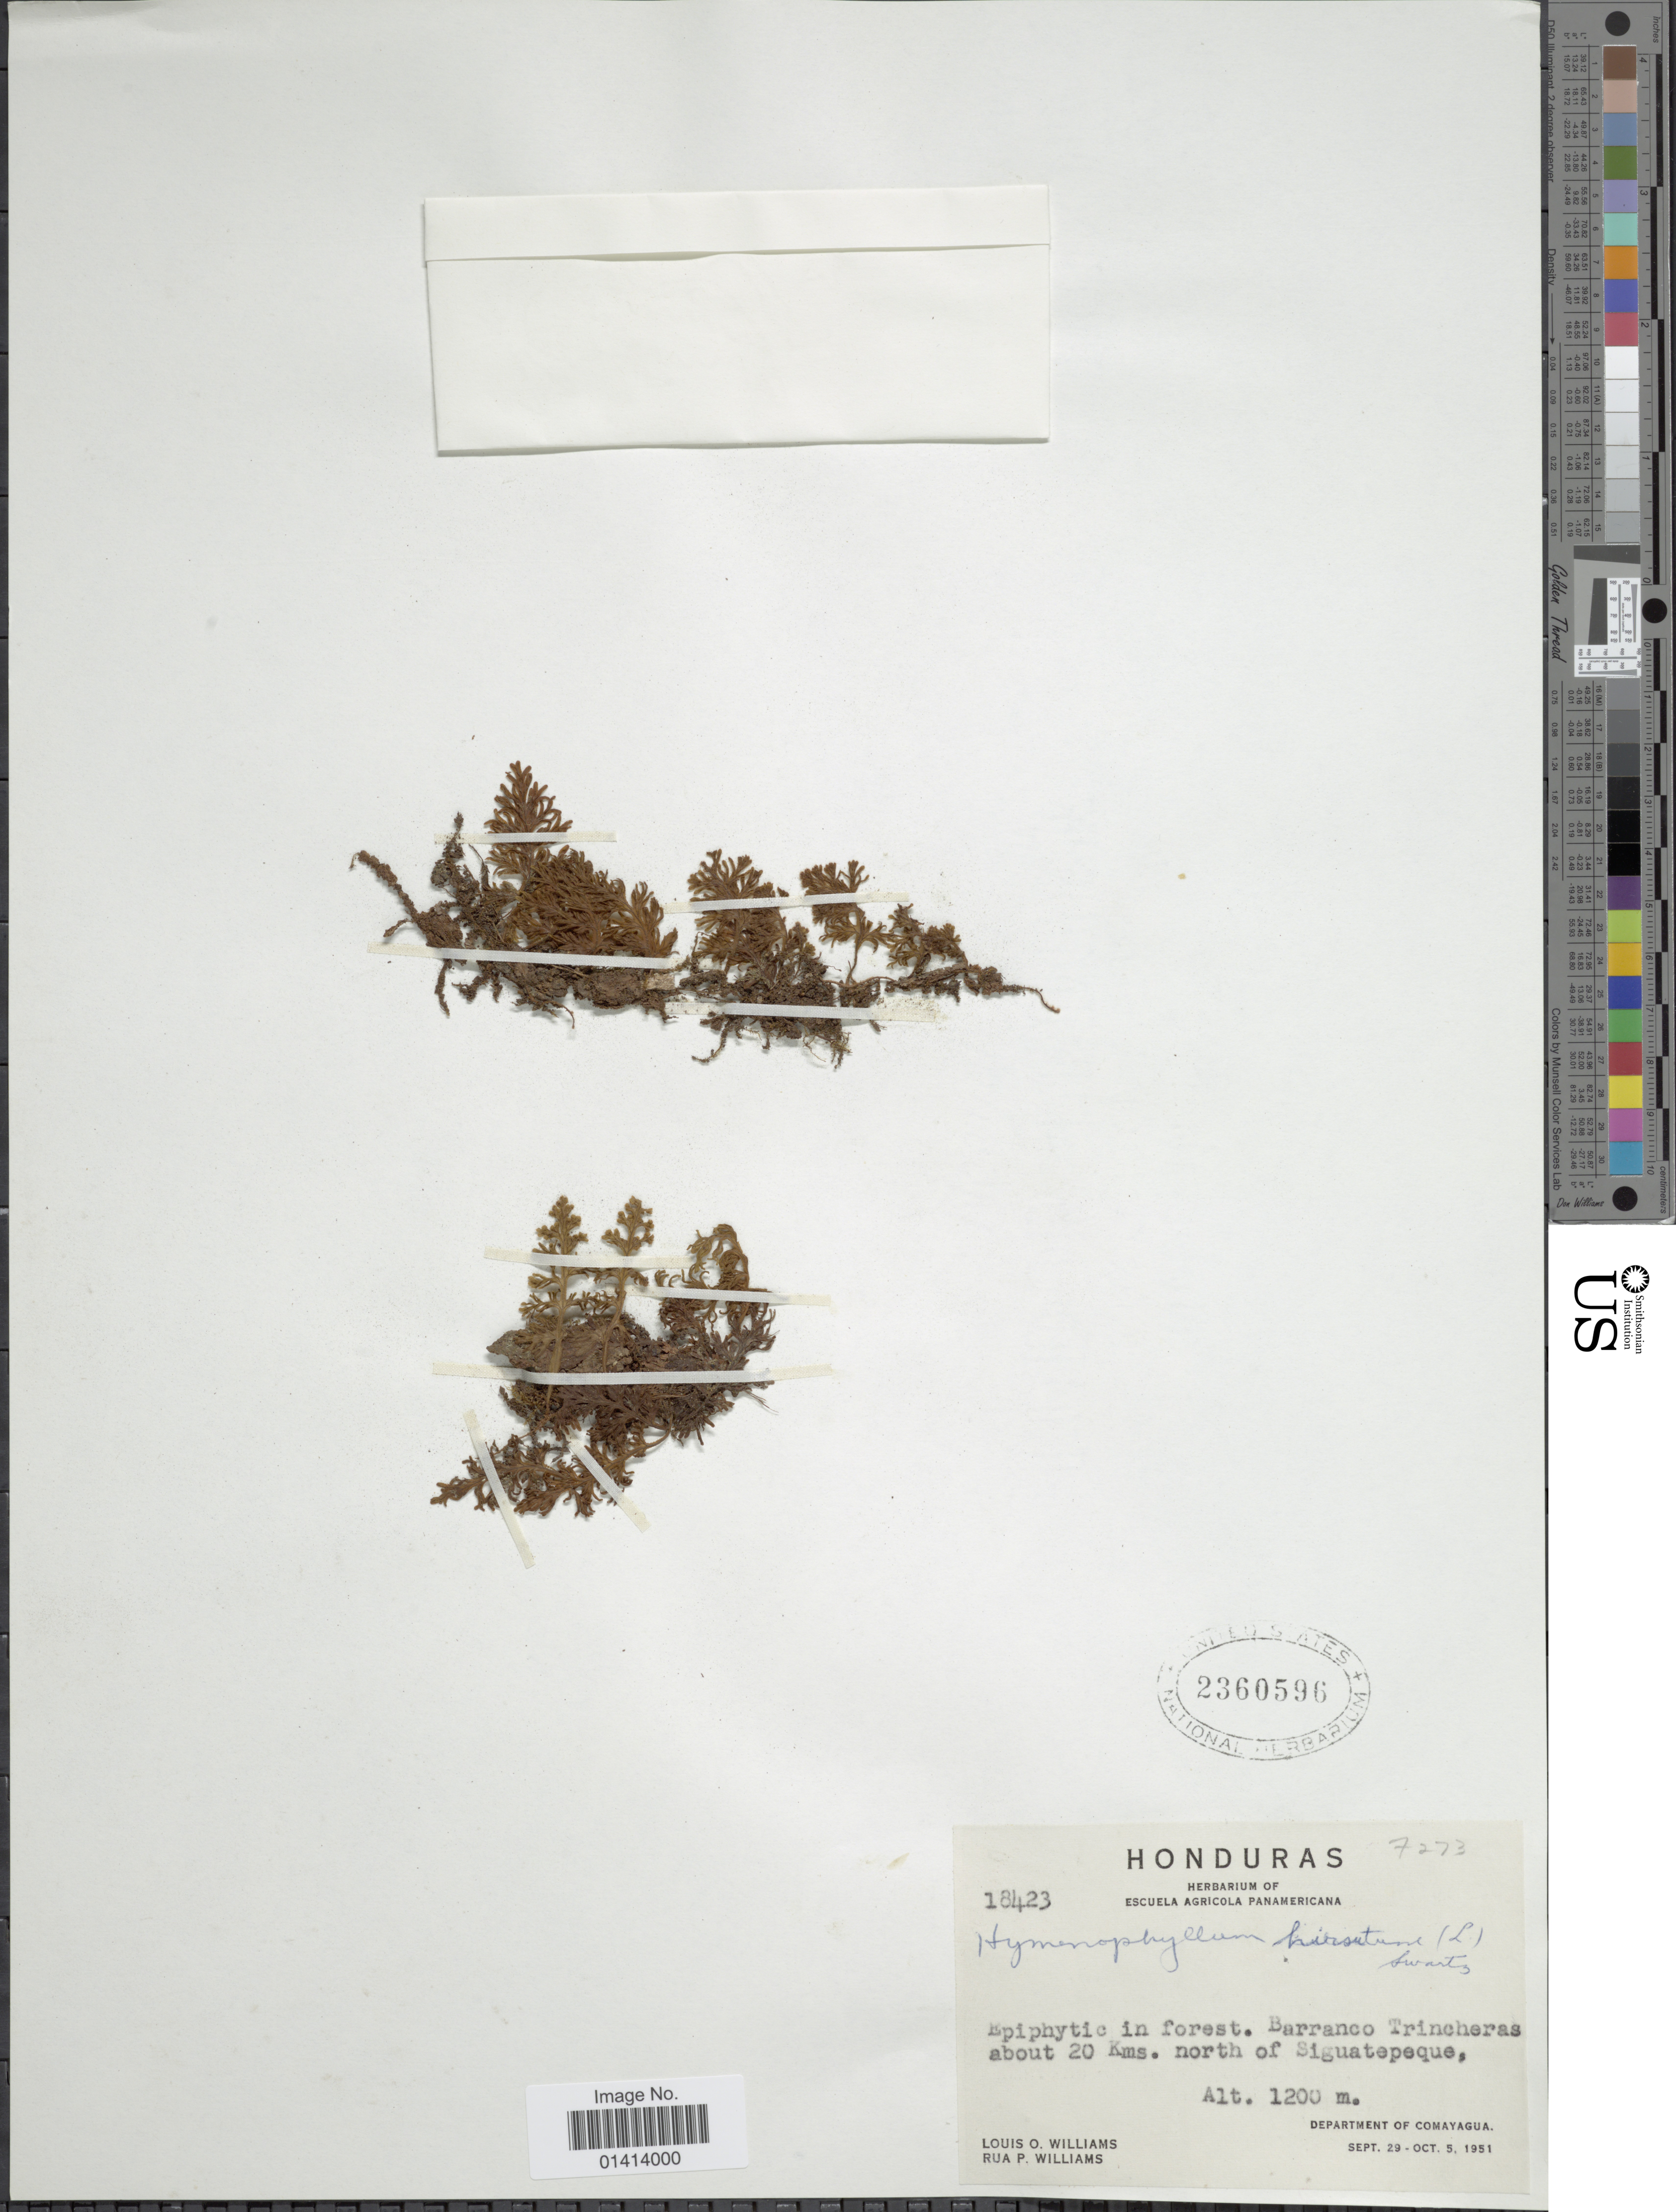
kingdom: Plantae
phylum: Tracheophyta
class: Polypodiopsida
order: Hymenophyllales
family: Hymenophyllaceae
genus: Hymenophyllum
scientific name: Hymenophyllum hirsutum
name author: (L.) Sw.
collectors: L. O. Williams & R. P. Williams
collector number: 18423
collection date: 1951-09-29/1951-10-05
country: Honduras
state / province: Comayagua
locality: Barranco Trincheras about 20 kms north of siguatepeque,Department of Comayagua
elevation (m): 1200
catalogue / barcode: US 2360596